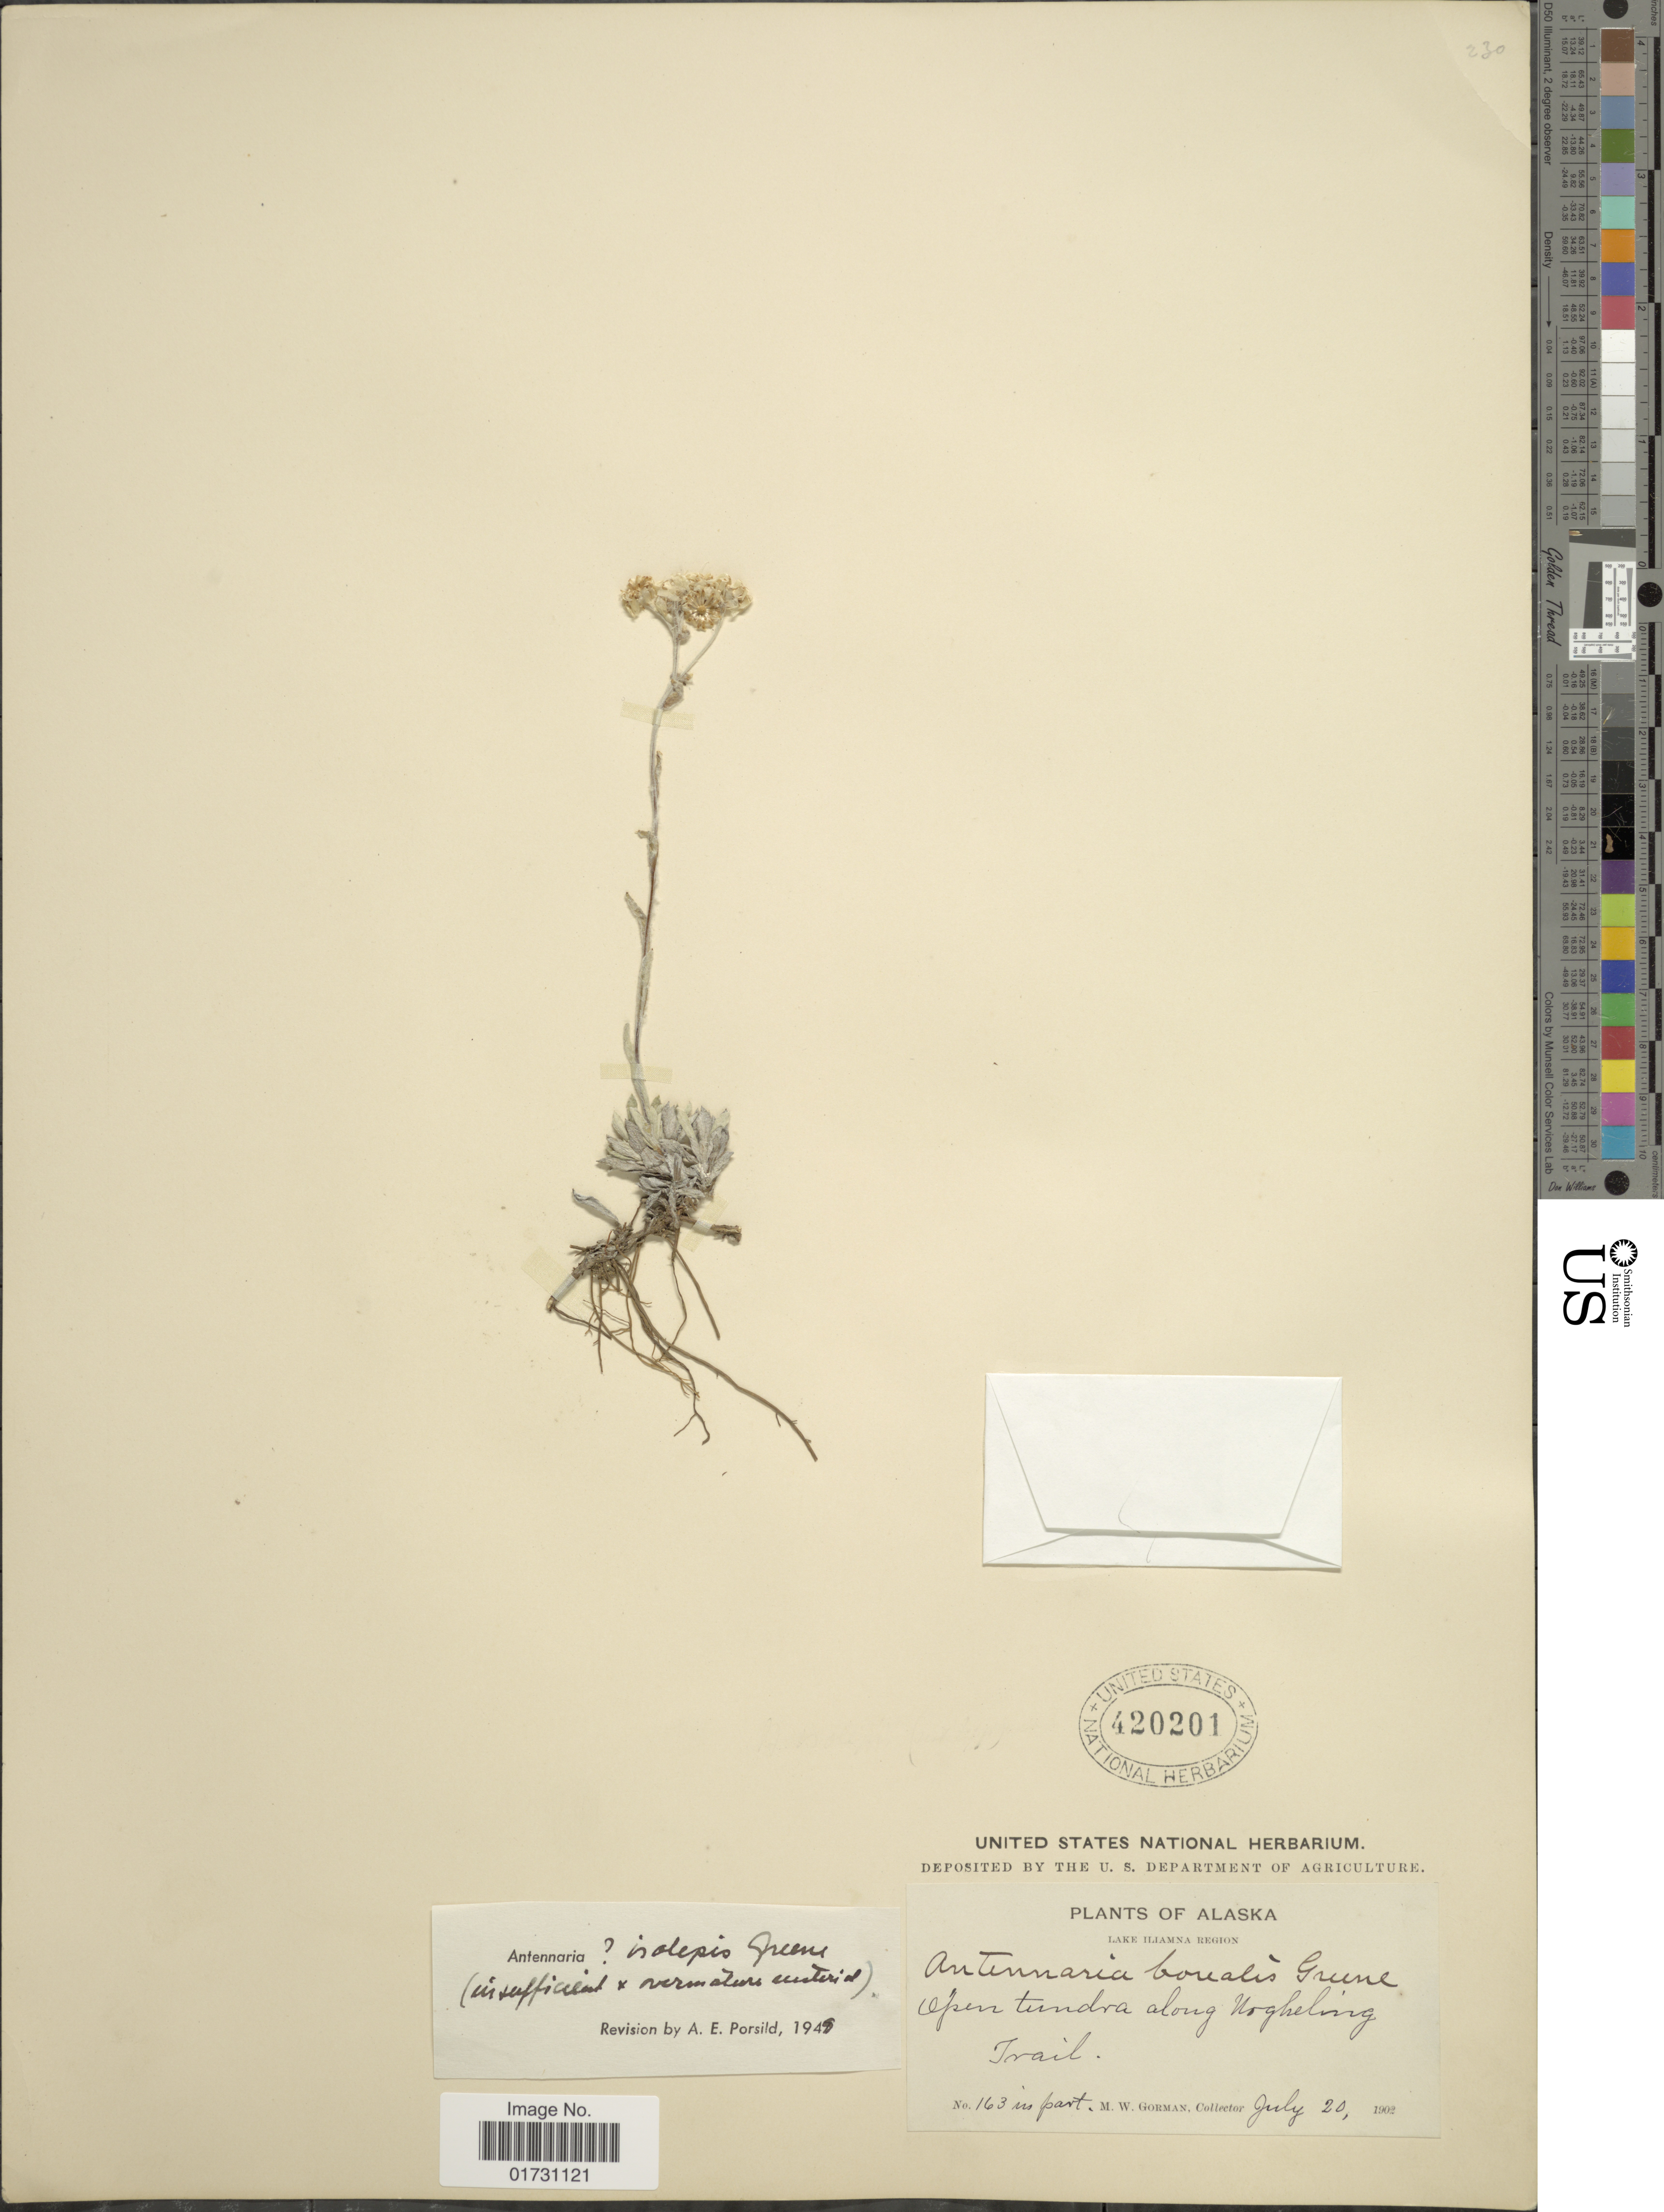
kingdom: Plantae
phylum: Tracheophyta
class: Magnoliopsida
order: Asterales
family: Asteraceae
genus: Antennaria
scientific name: Antennaria isolepis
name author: Greene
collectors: M. W. Gorman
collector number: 163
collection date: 1902-07-20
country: United States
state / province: Alaska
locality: Lake Iliamna Region, Open tundra along Noghelvig, Trail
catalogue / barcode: US 420201